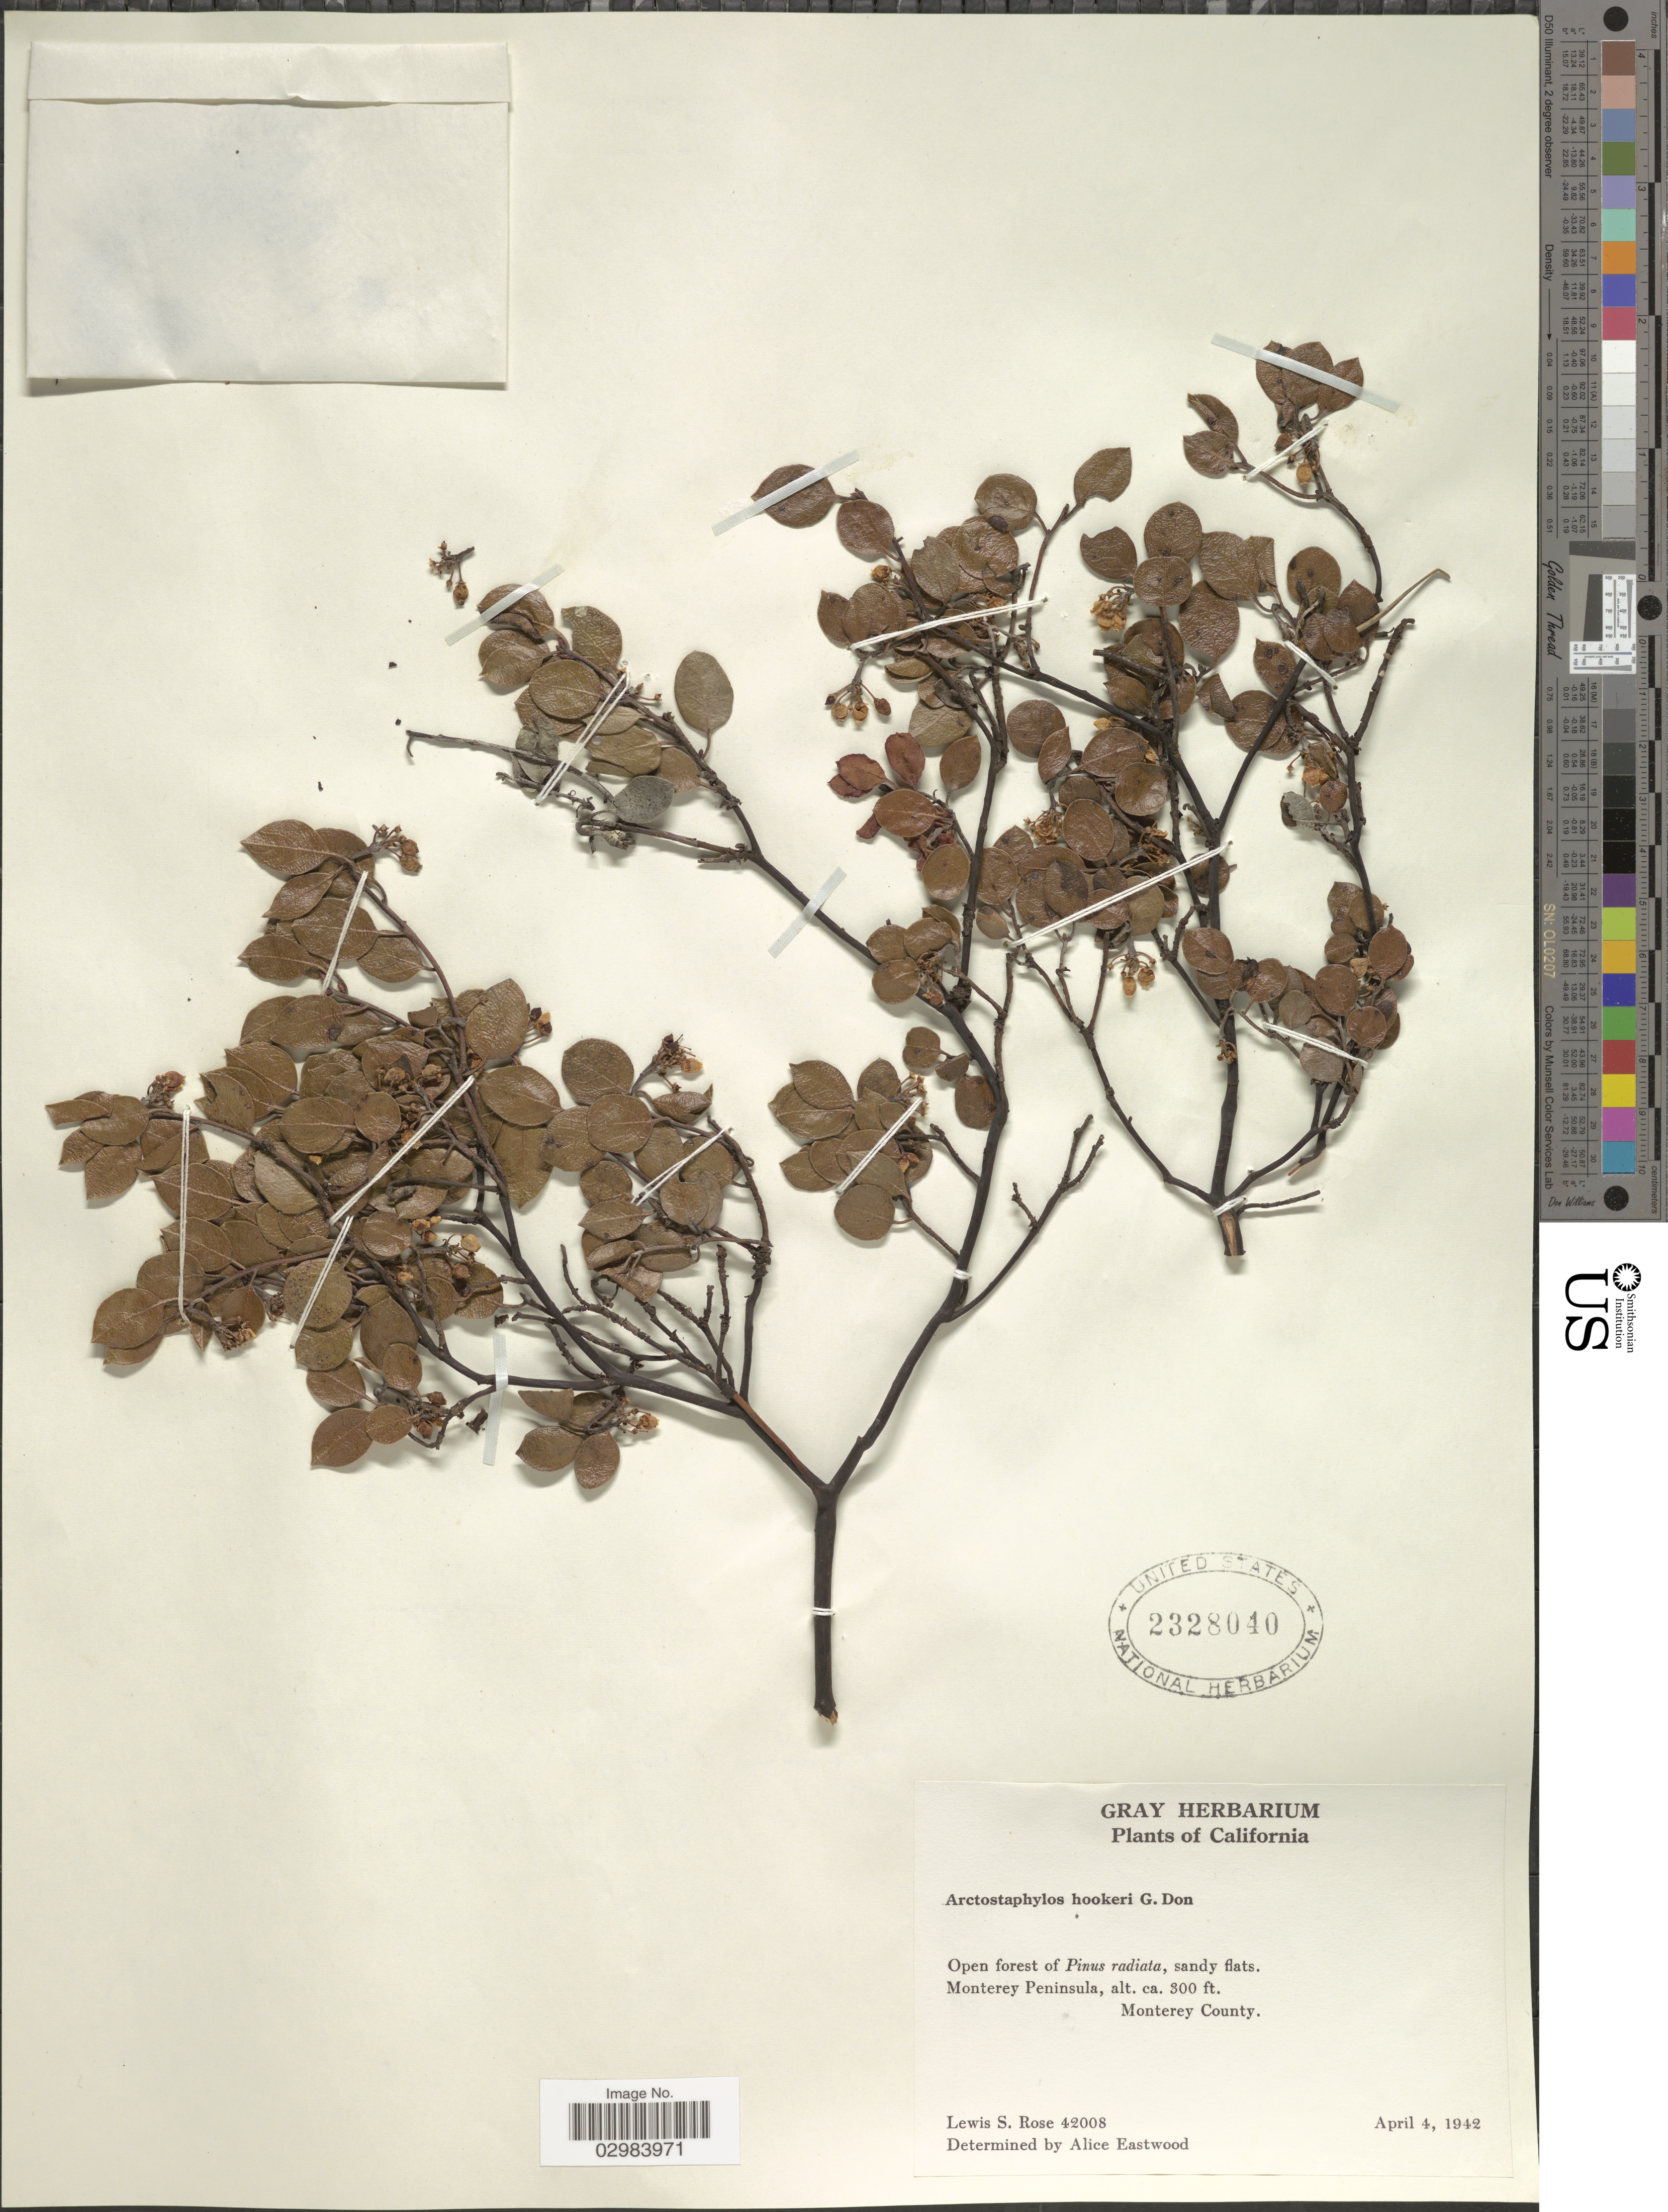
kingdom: Plantae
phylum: Tracheophyta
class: Magnoliopsida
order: Ericales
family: Ericaceae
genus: Arctostaphylos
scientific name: Arctostaphylos hookeri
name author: G. Don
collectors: L. S. Rose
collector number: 42008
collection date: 1942-04-04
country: United States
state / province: California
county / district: Monterey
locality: Monterey County, Monterey Peninsula.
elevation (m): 91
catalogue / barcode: US 2328040